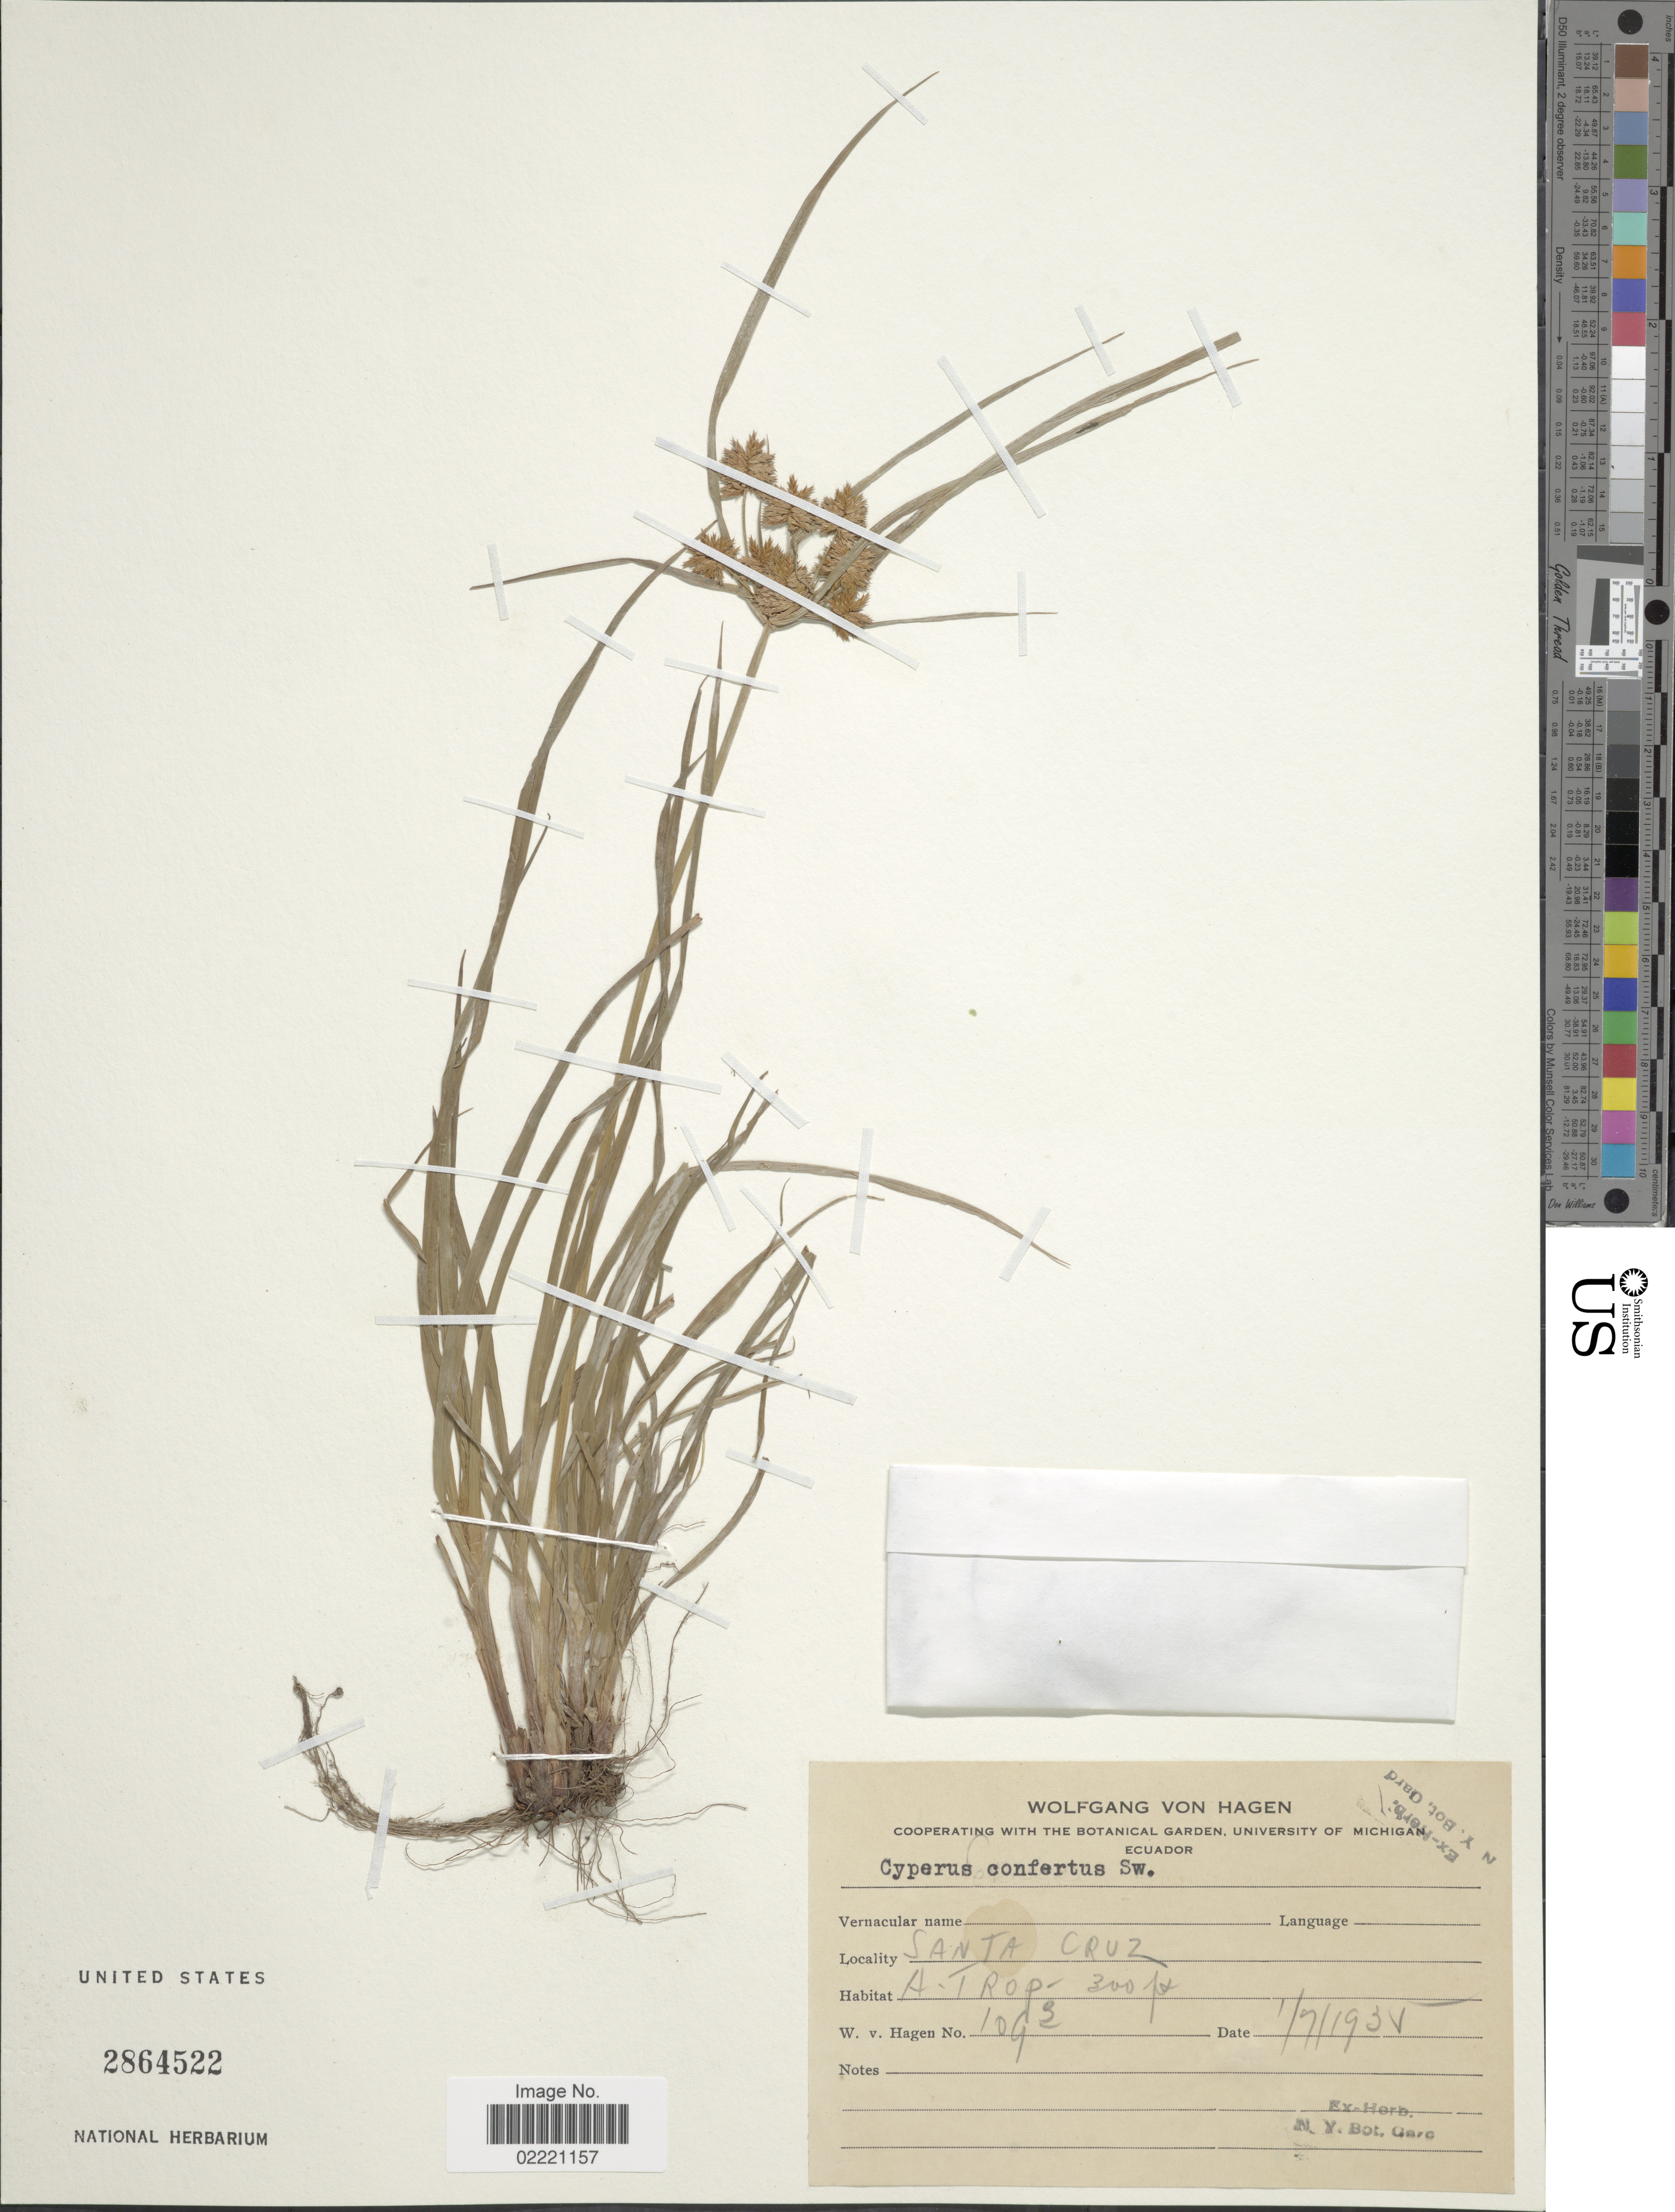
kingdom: Plantae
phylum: Tracheophyta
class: Liliopsida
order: Poales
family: Cyperaceae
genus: Cyperus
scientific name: Cyperus confertus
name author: Sw.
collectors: W. von Hagen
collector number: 1093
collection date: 1935-07-01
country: Ecuador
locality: Santa Cruz, A. Trop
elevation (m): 91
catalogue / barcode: US 2864522